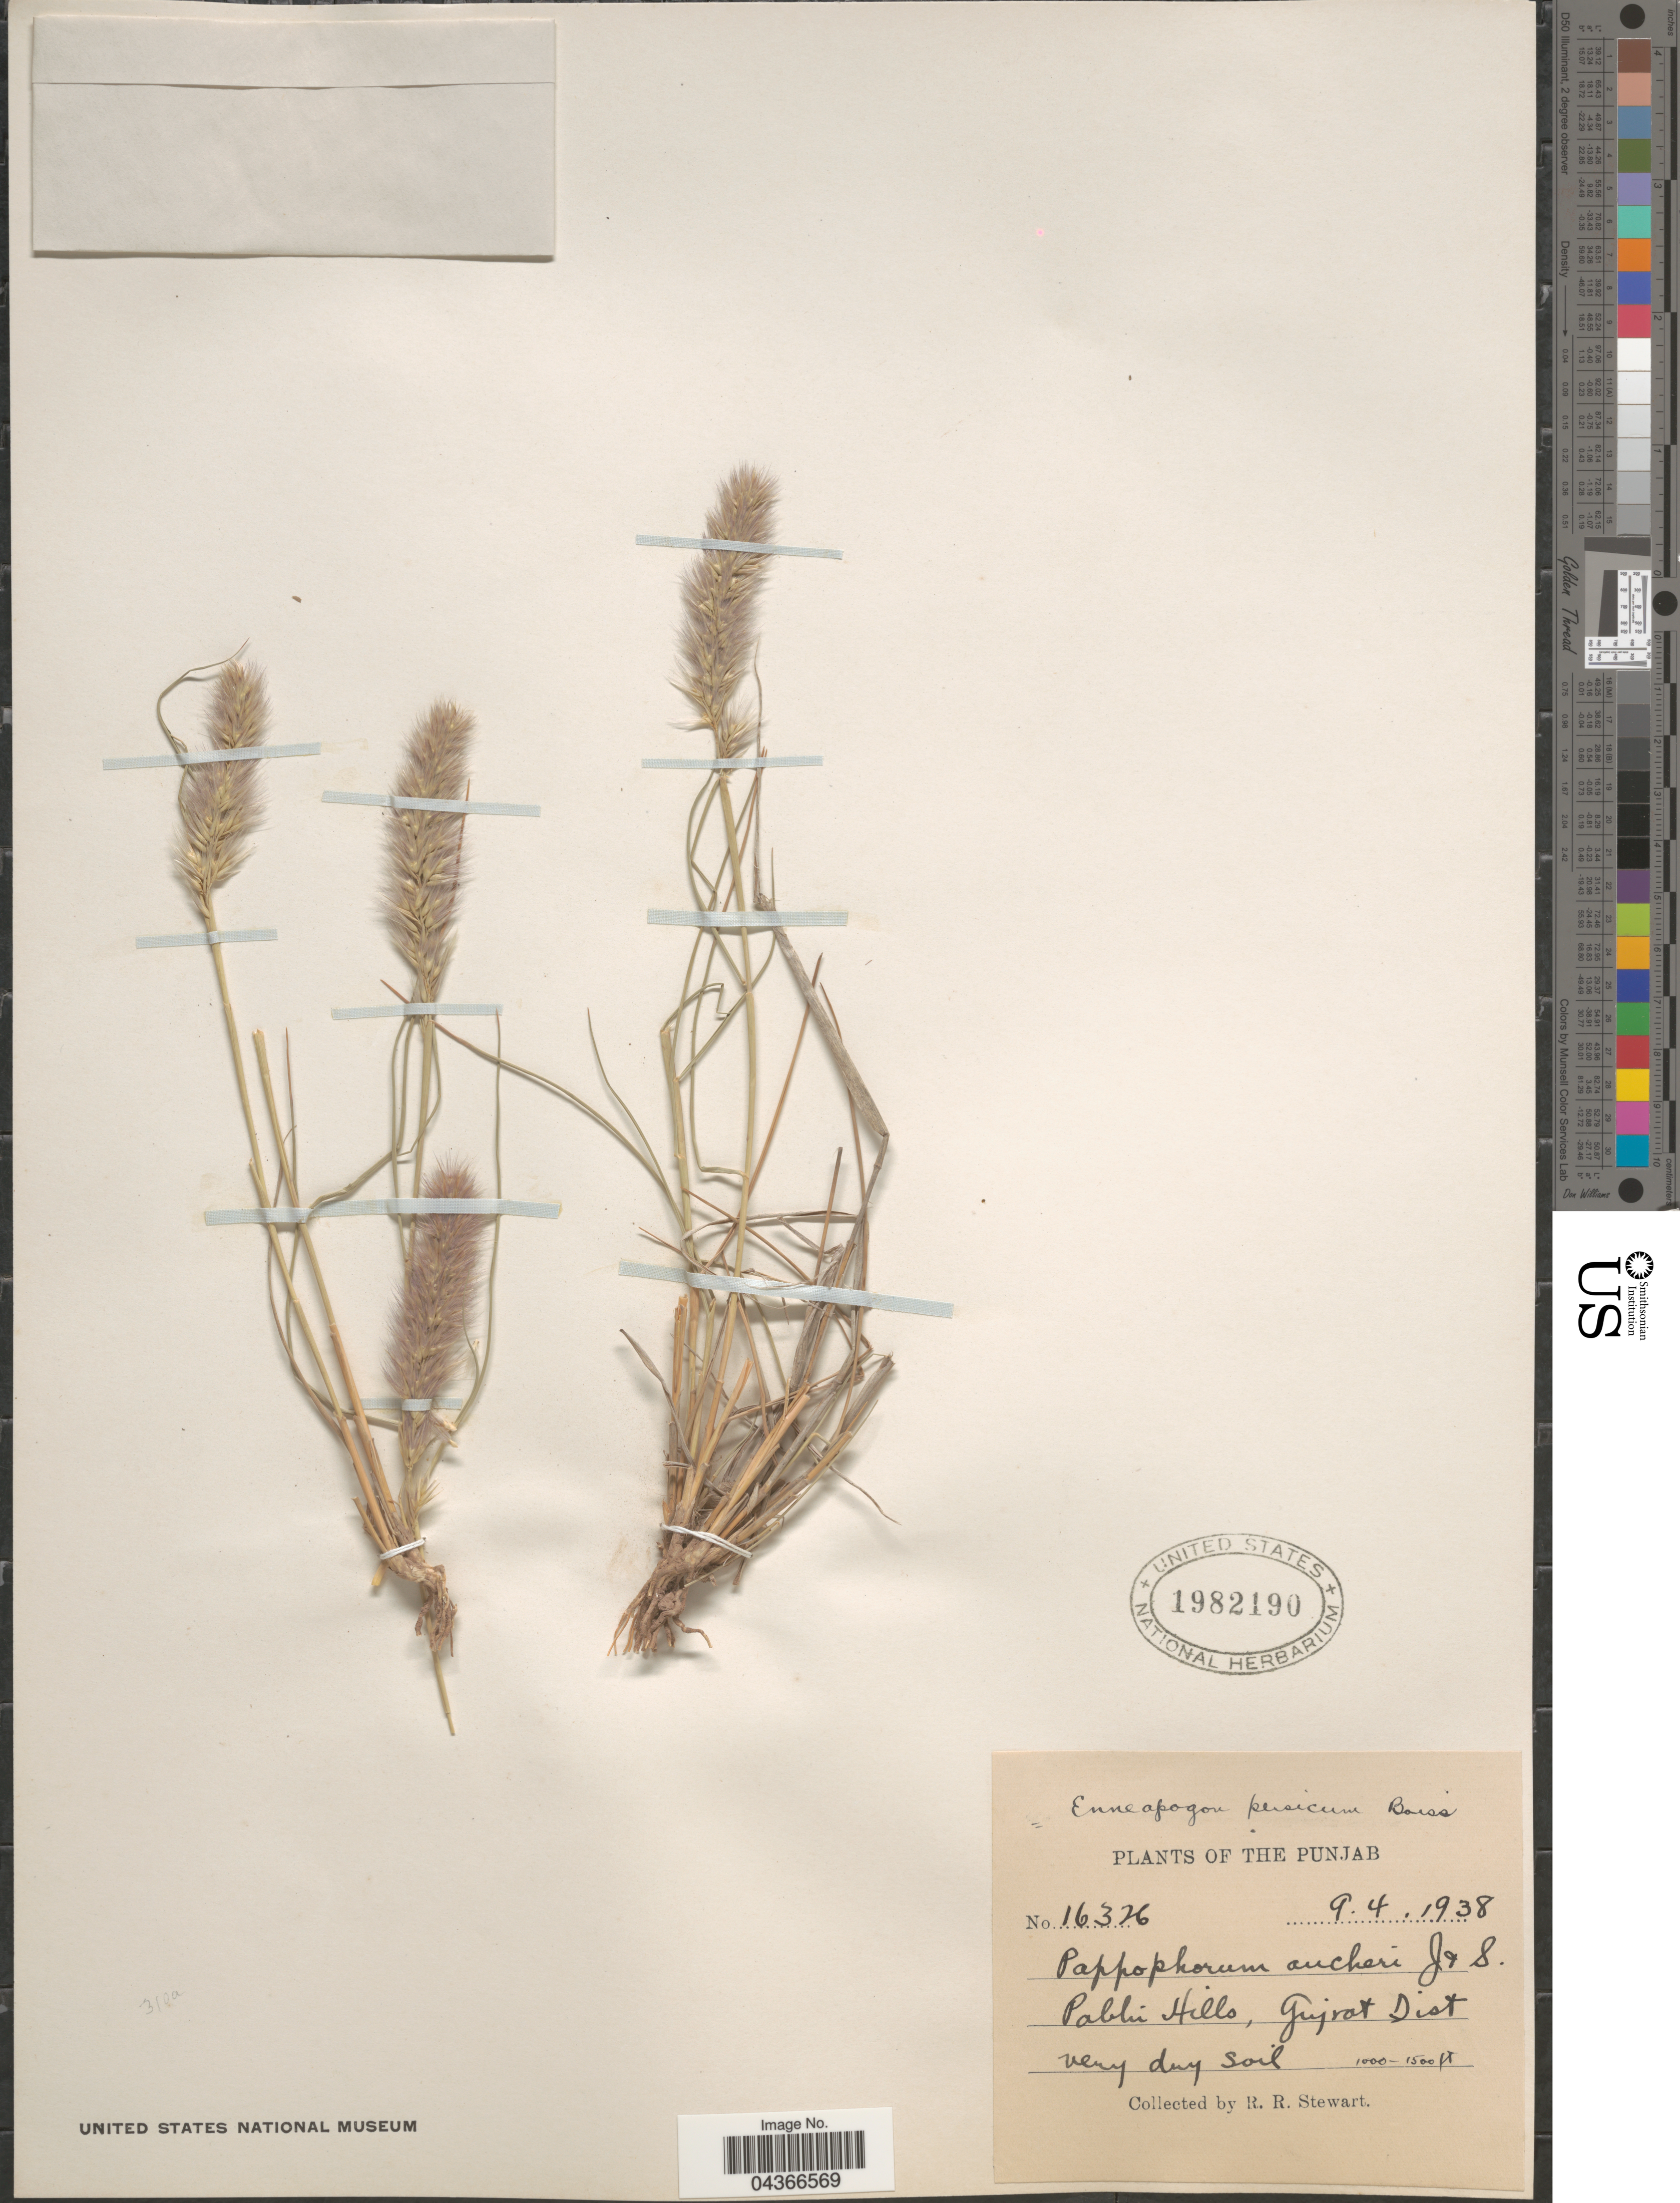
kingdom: Plantae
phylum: Tracheophyta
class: Liliopsida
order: Poales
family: Poaceae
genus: Enneapogon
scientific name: Enneapogon persicus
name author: Boiss.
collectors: R. Stewart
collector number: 16326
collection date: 1938-04-09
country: Pakistan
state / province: Punjab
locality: Pabhi Hills, Gujrat Dist.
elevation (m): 305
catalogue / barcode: US 1982190